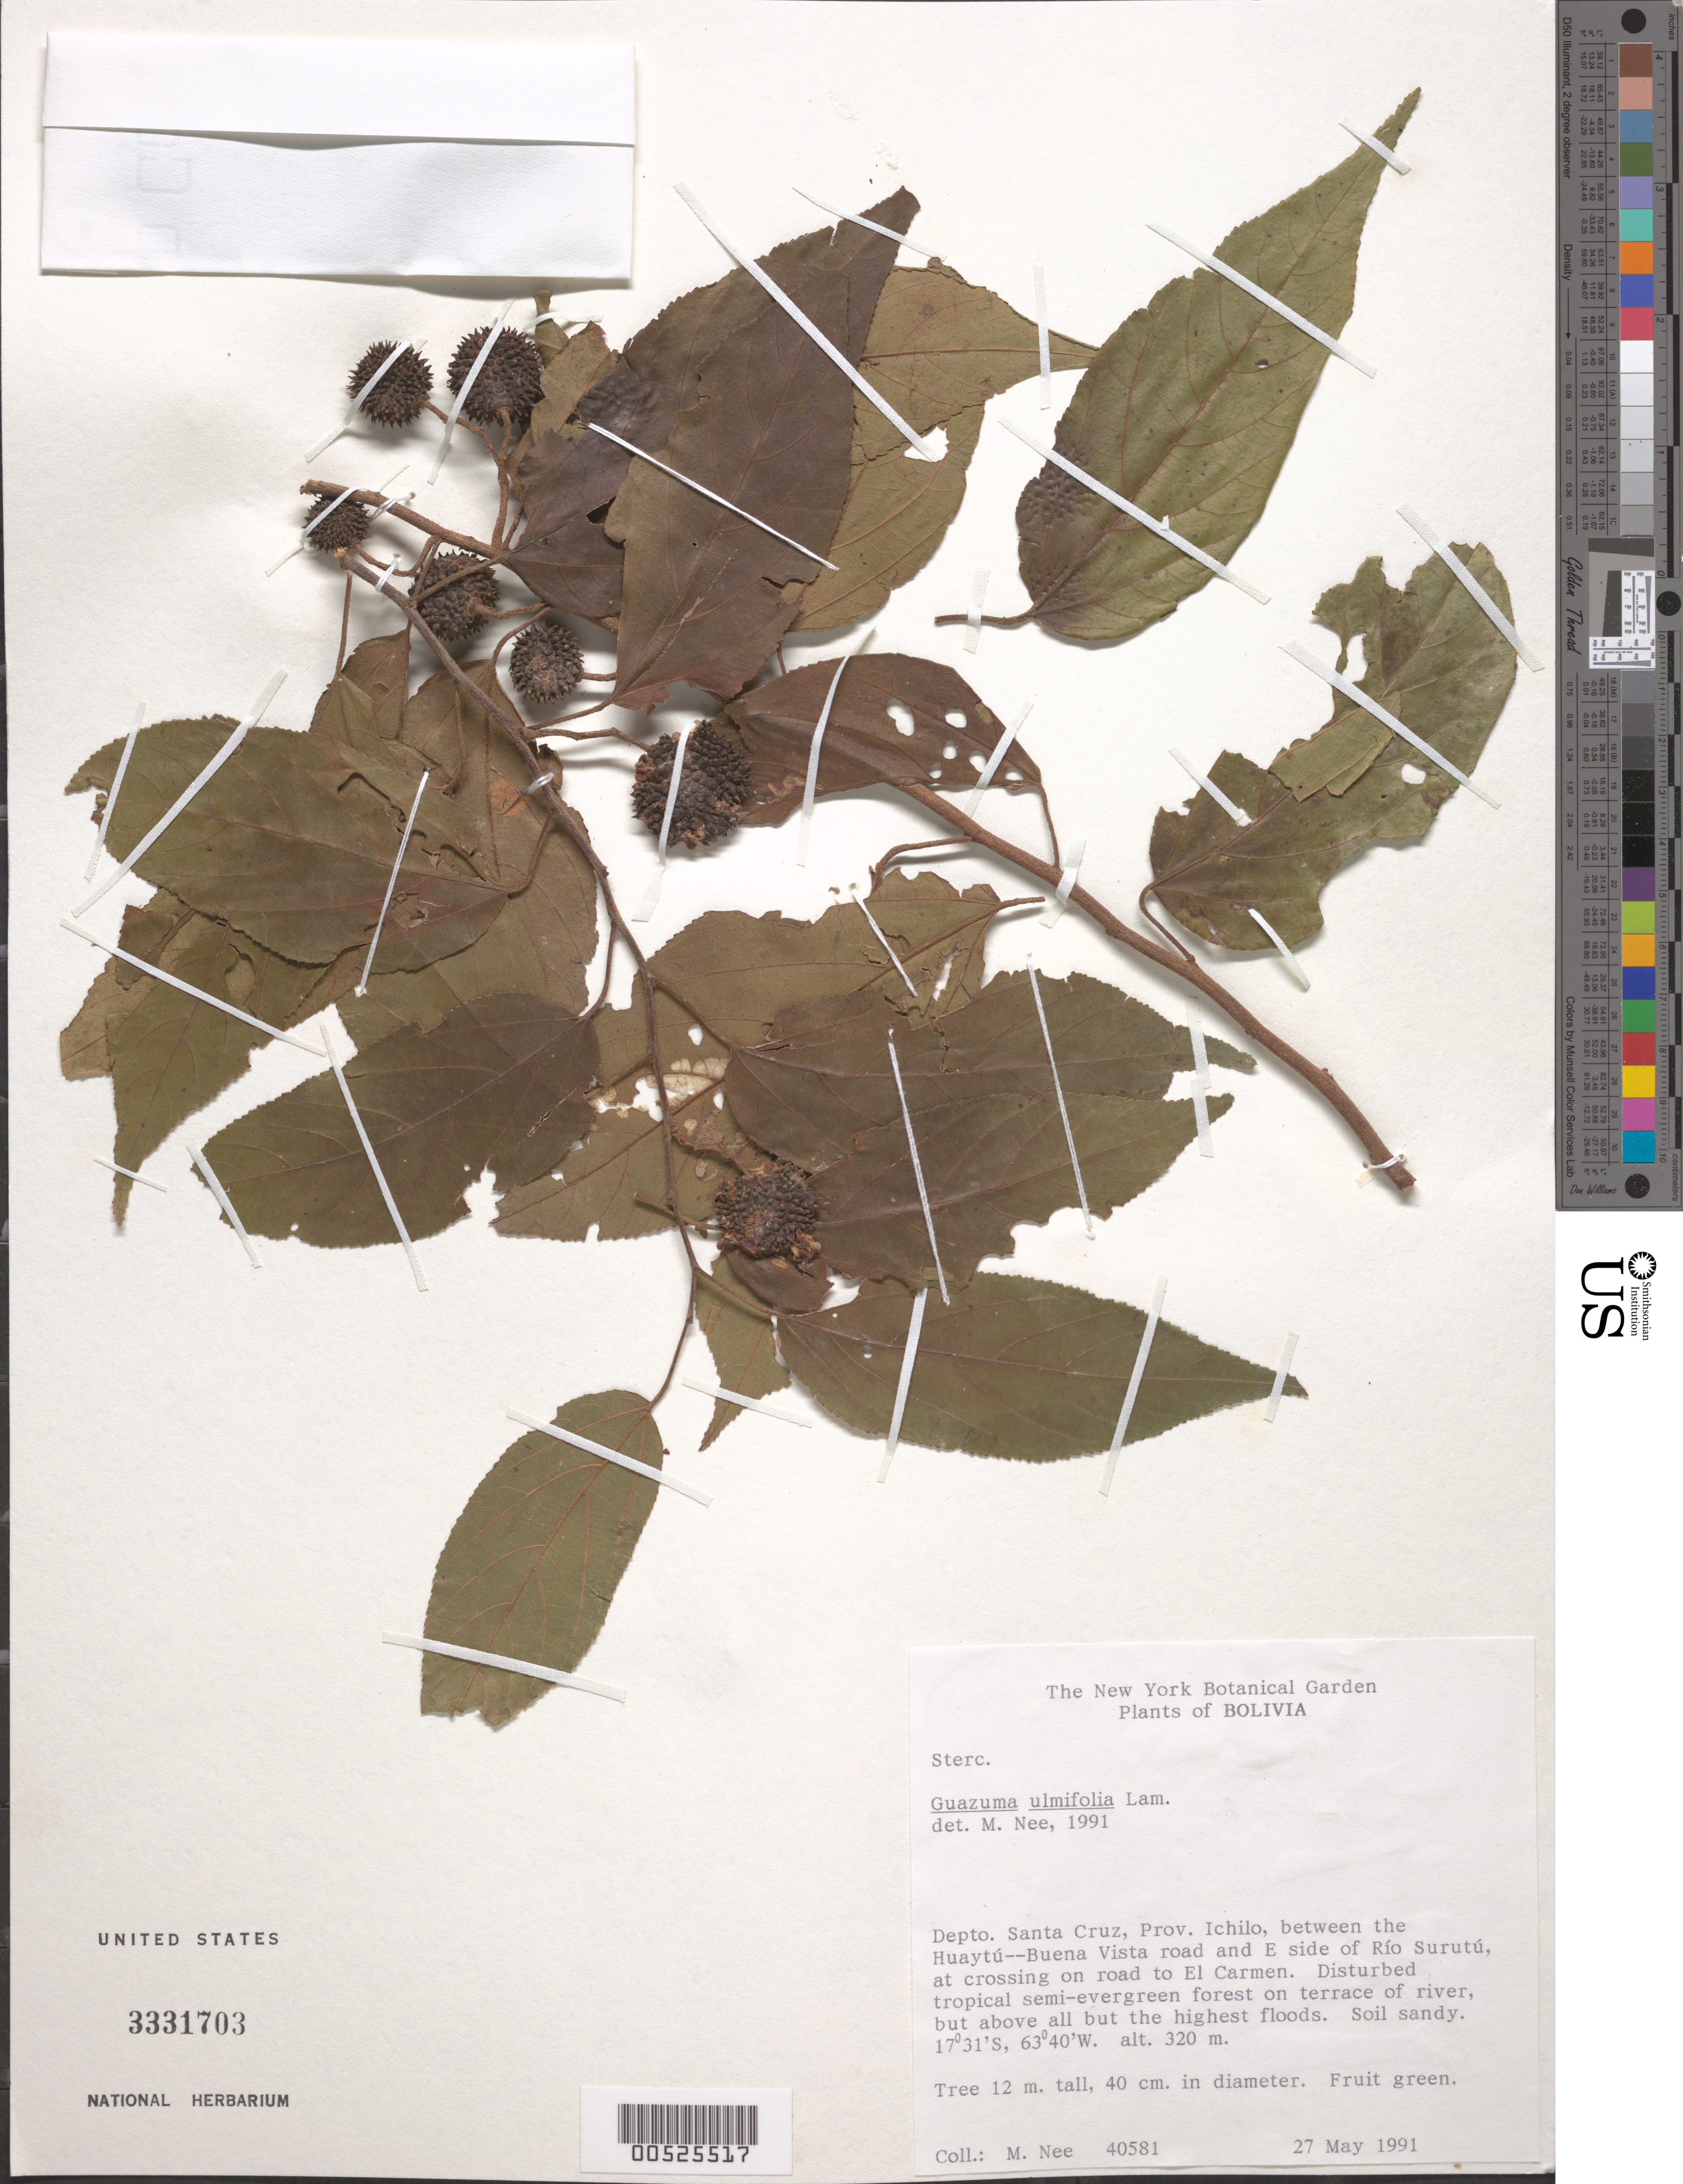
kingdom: Plantae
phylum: Tracheophyta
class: Magnoliopsida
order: Malvales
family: Malvaceae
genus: Guazuma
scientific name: Guazuma ulmifolia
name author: Lam.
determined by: Nee, Michael H.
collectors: M. Nee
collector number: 40581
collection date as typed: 27 May 1991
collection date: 1991-05-27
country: Bolivia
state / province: Santa Cruz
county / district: Ichilo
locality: Between the Huaytú--Buena Vista road and E side of Río Surutú, at crossing on road to El Carmen.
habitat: Disturbed tropical semi-evergreen forest on terrace of river, above all but the highest floods.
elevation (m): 320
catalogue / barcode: US 3331703